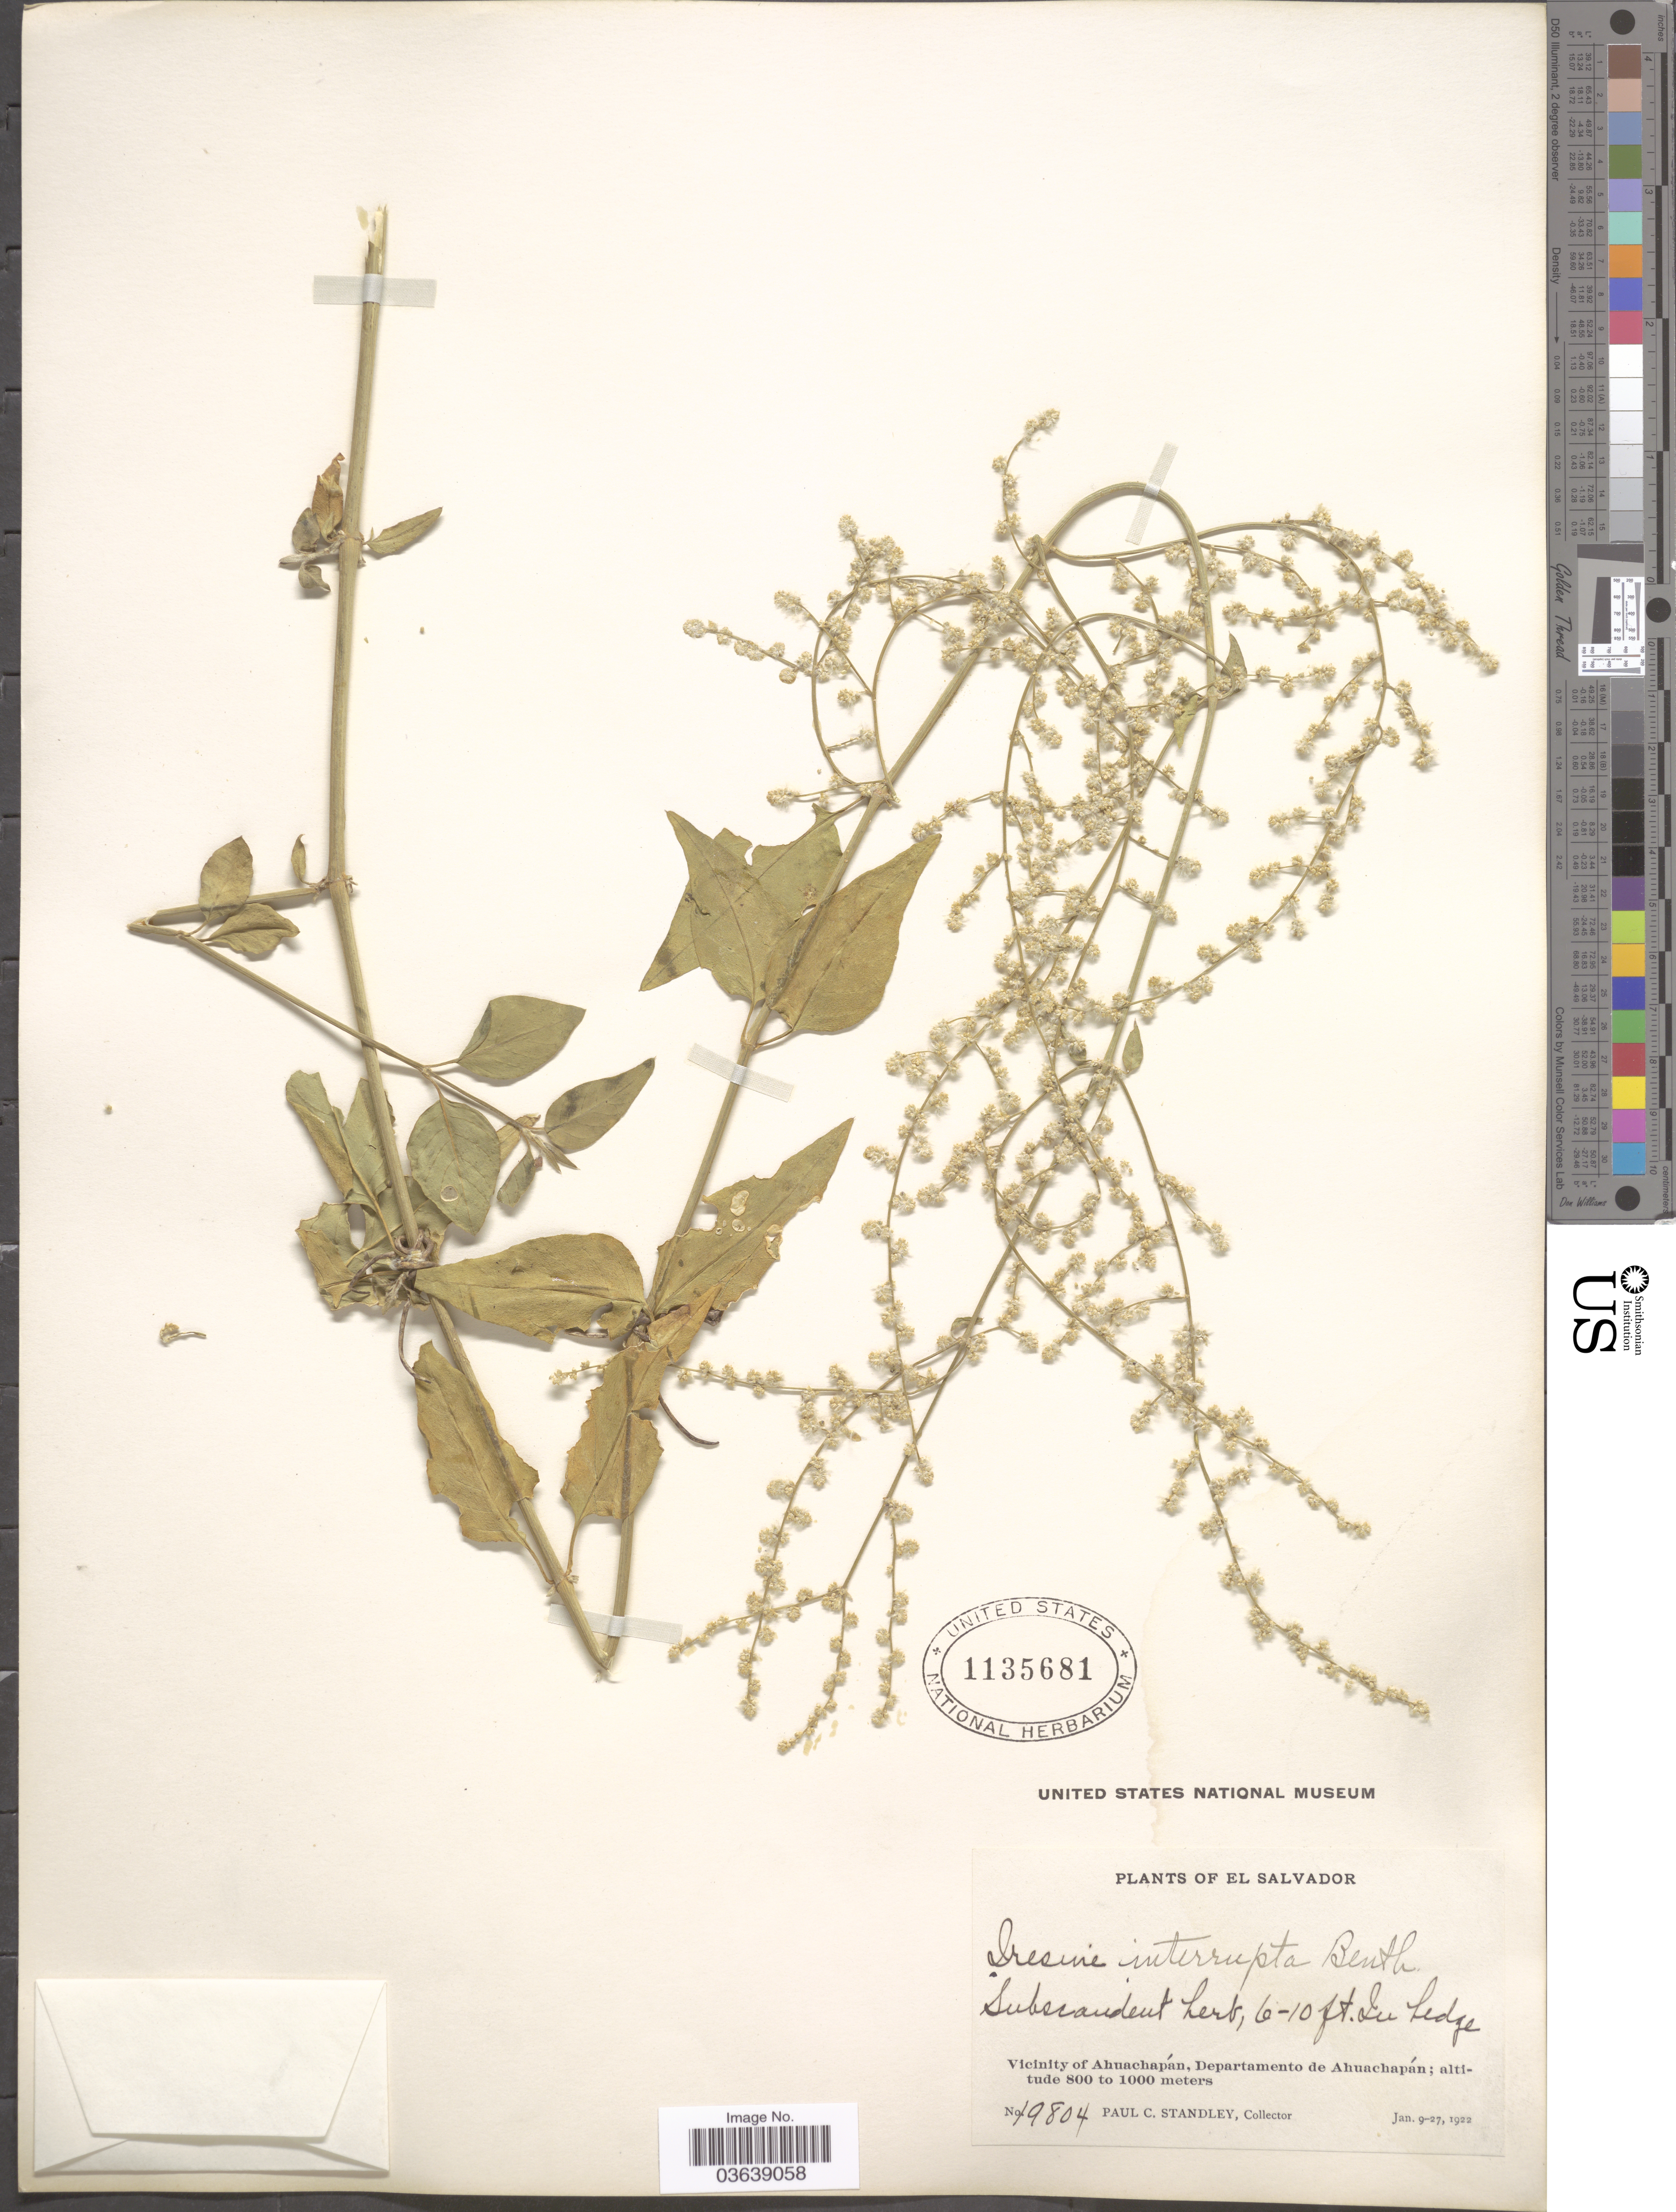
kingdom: Plantae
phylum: Tracheophyta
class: Magnoliopsida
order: Caryophyllales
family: Amaranthaceae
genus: Iresine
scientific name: Iresine interrupta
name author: Benth.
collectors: P. C. Standley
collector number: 19804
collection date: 1922-01-09/1922-01-27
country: El Salvador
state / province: Ahuachapan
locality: Vicinity of Ahuachapán, Departamento de Ahuachapán.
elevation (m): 800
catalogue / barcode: US 1135681